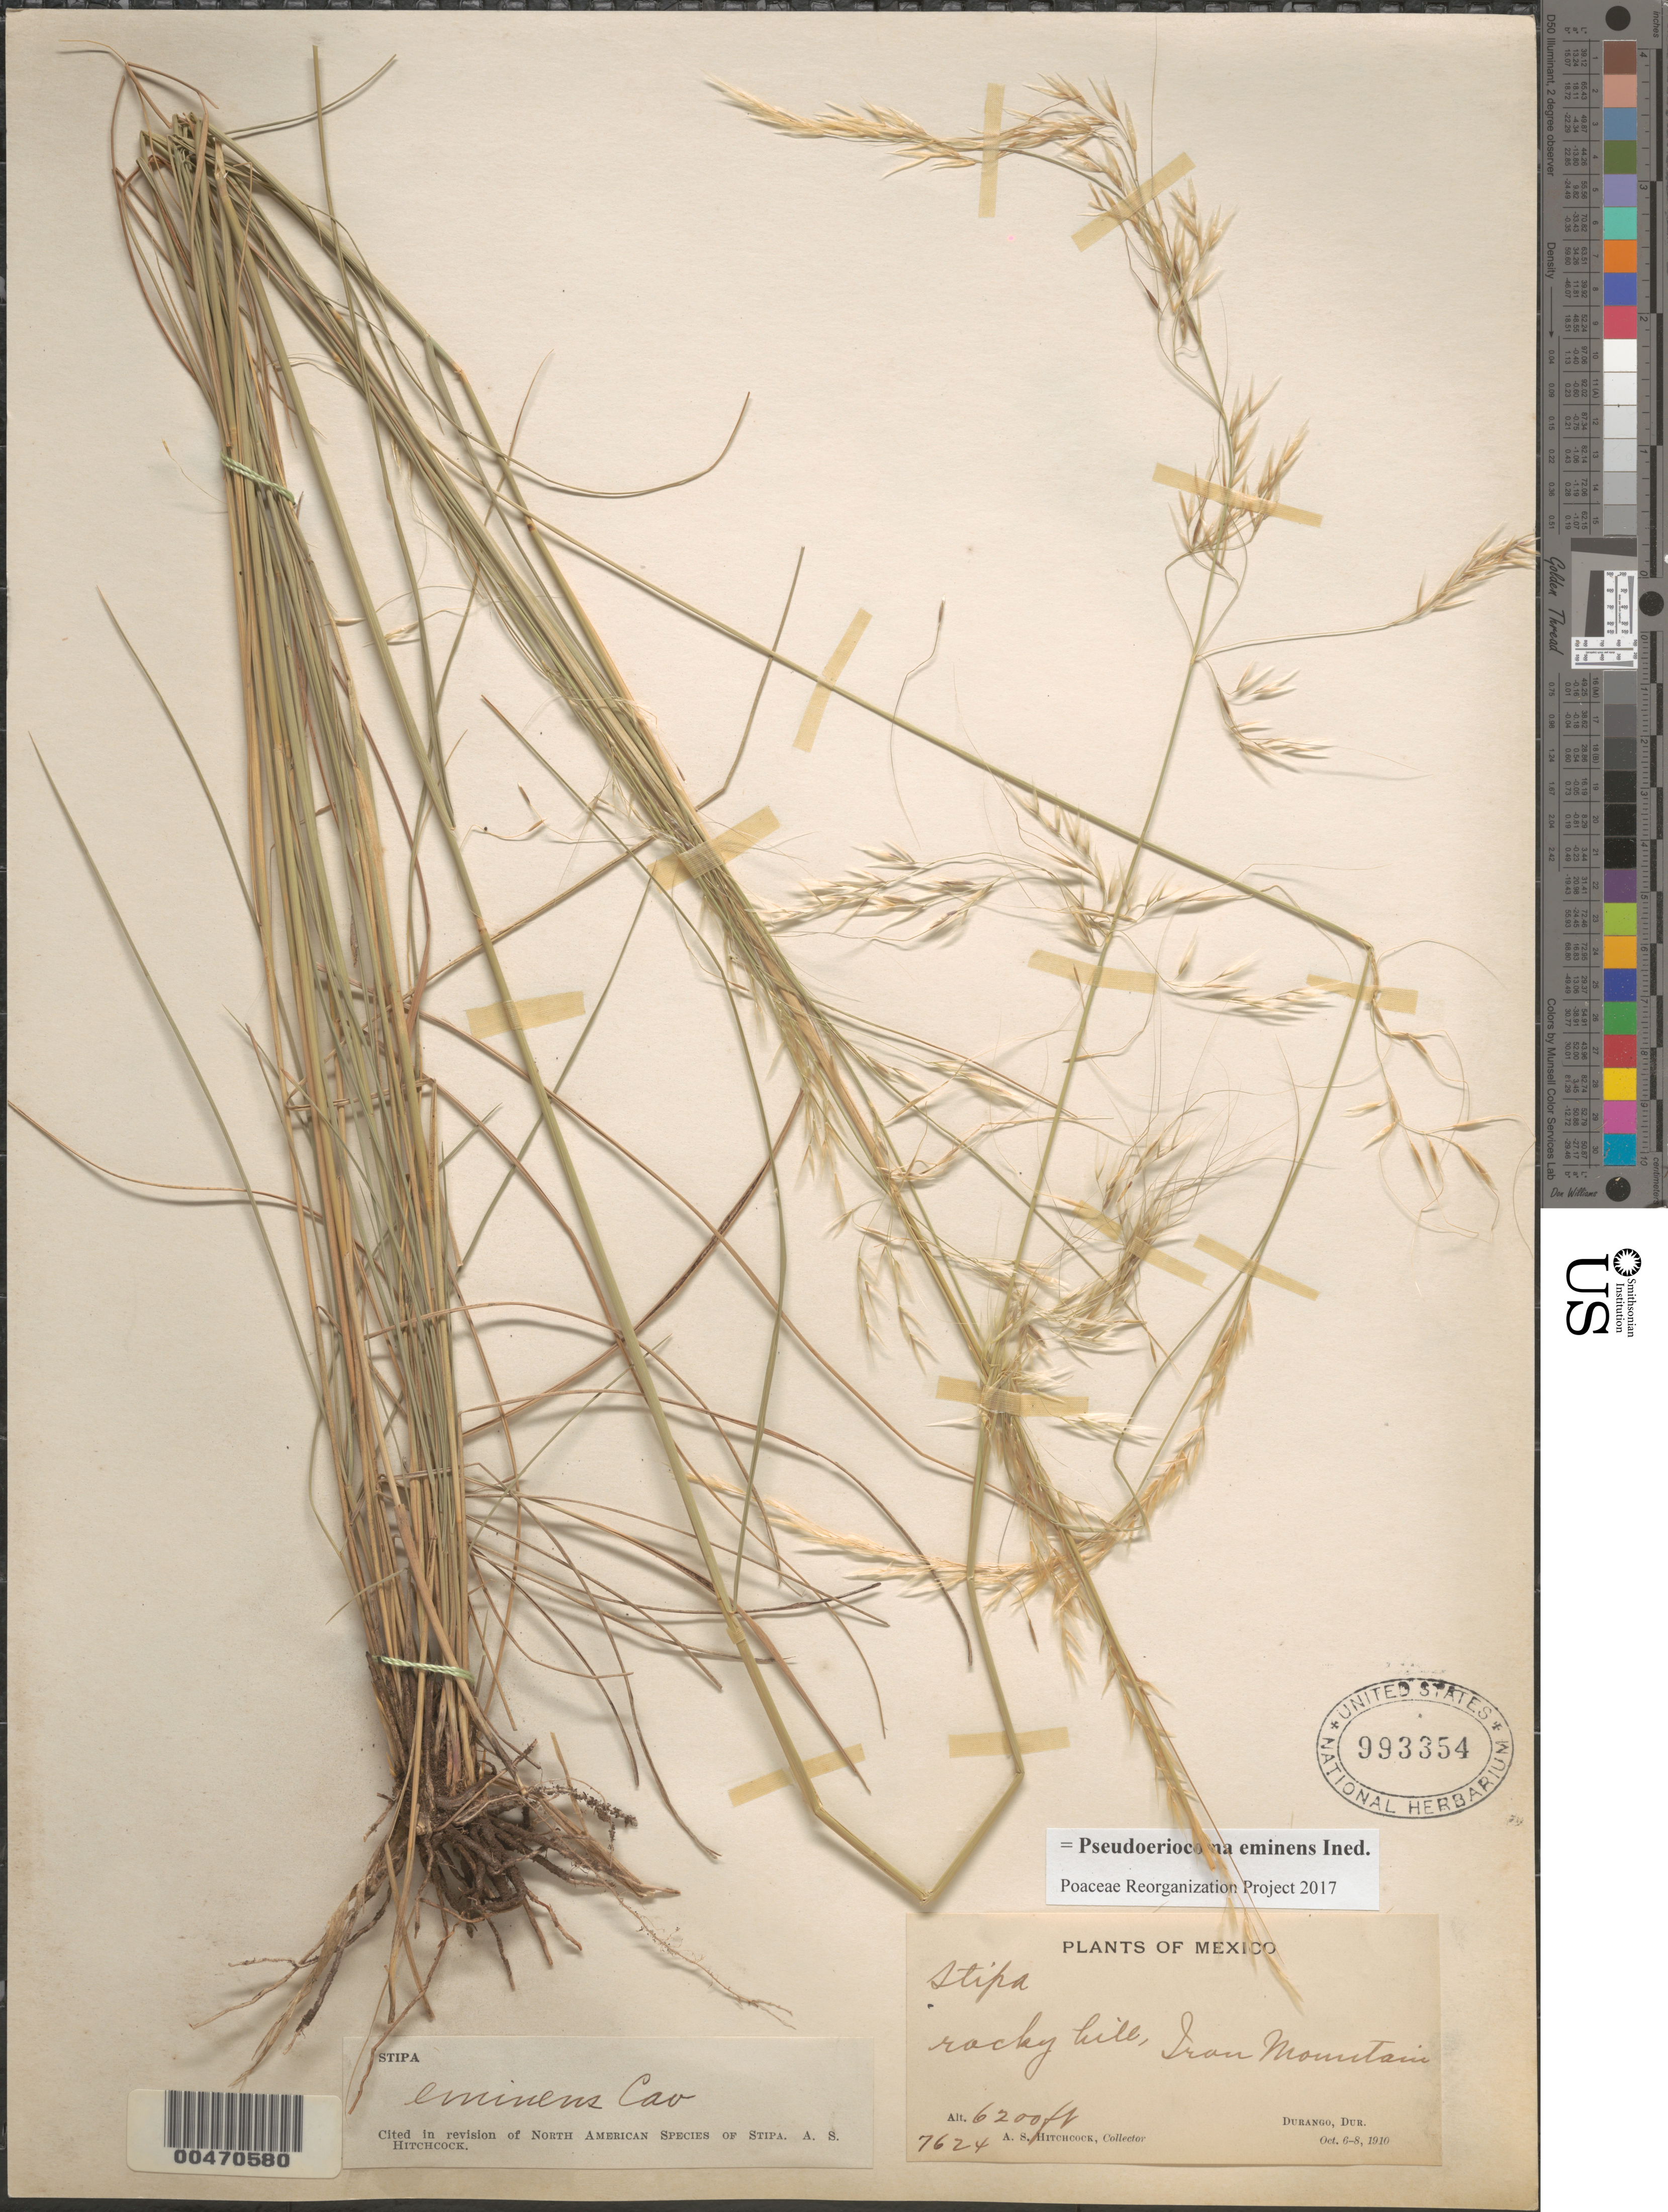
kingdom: Plantae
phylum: Tracheophyta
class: Liliopsida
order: Poales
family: Poaceae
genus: Pseudoeriocoma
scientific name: Pseudoeriocoma eminens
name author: (Cav.) Romasch.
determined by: Poaceae Reorganization Project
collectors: A. S. Hitchcock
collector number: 7624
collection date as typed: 6 Oct 1910 to 8 Oct 1910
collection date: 1910-10-06/1910-10-08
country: Mexico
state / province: Durango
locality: Durango, Iron Mtn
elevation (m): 1890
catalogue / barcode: US 993354